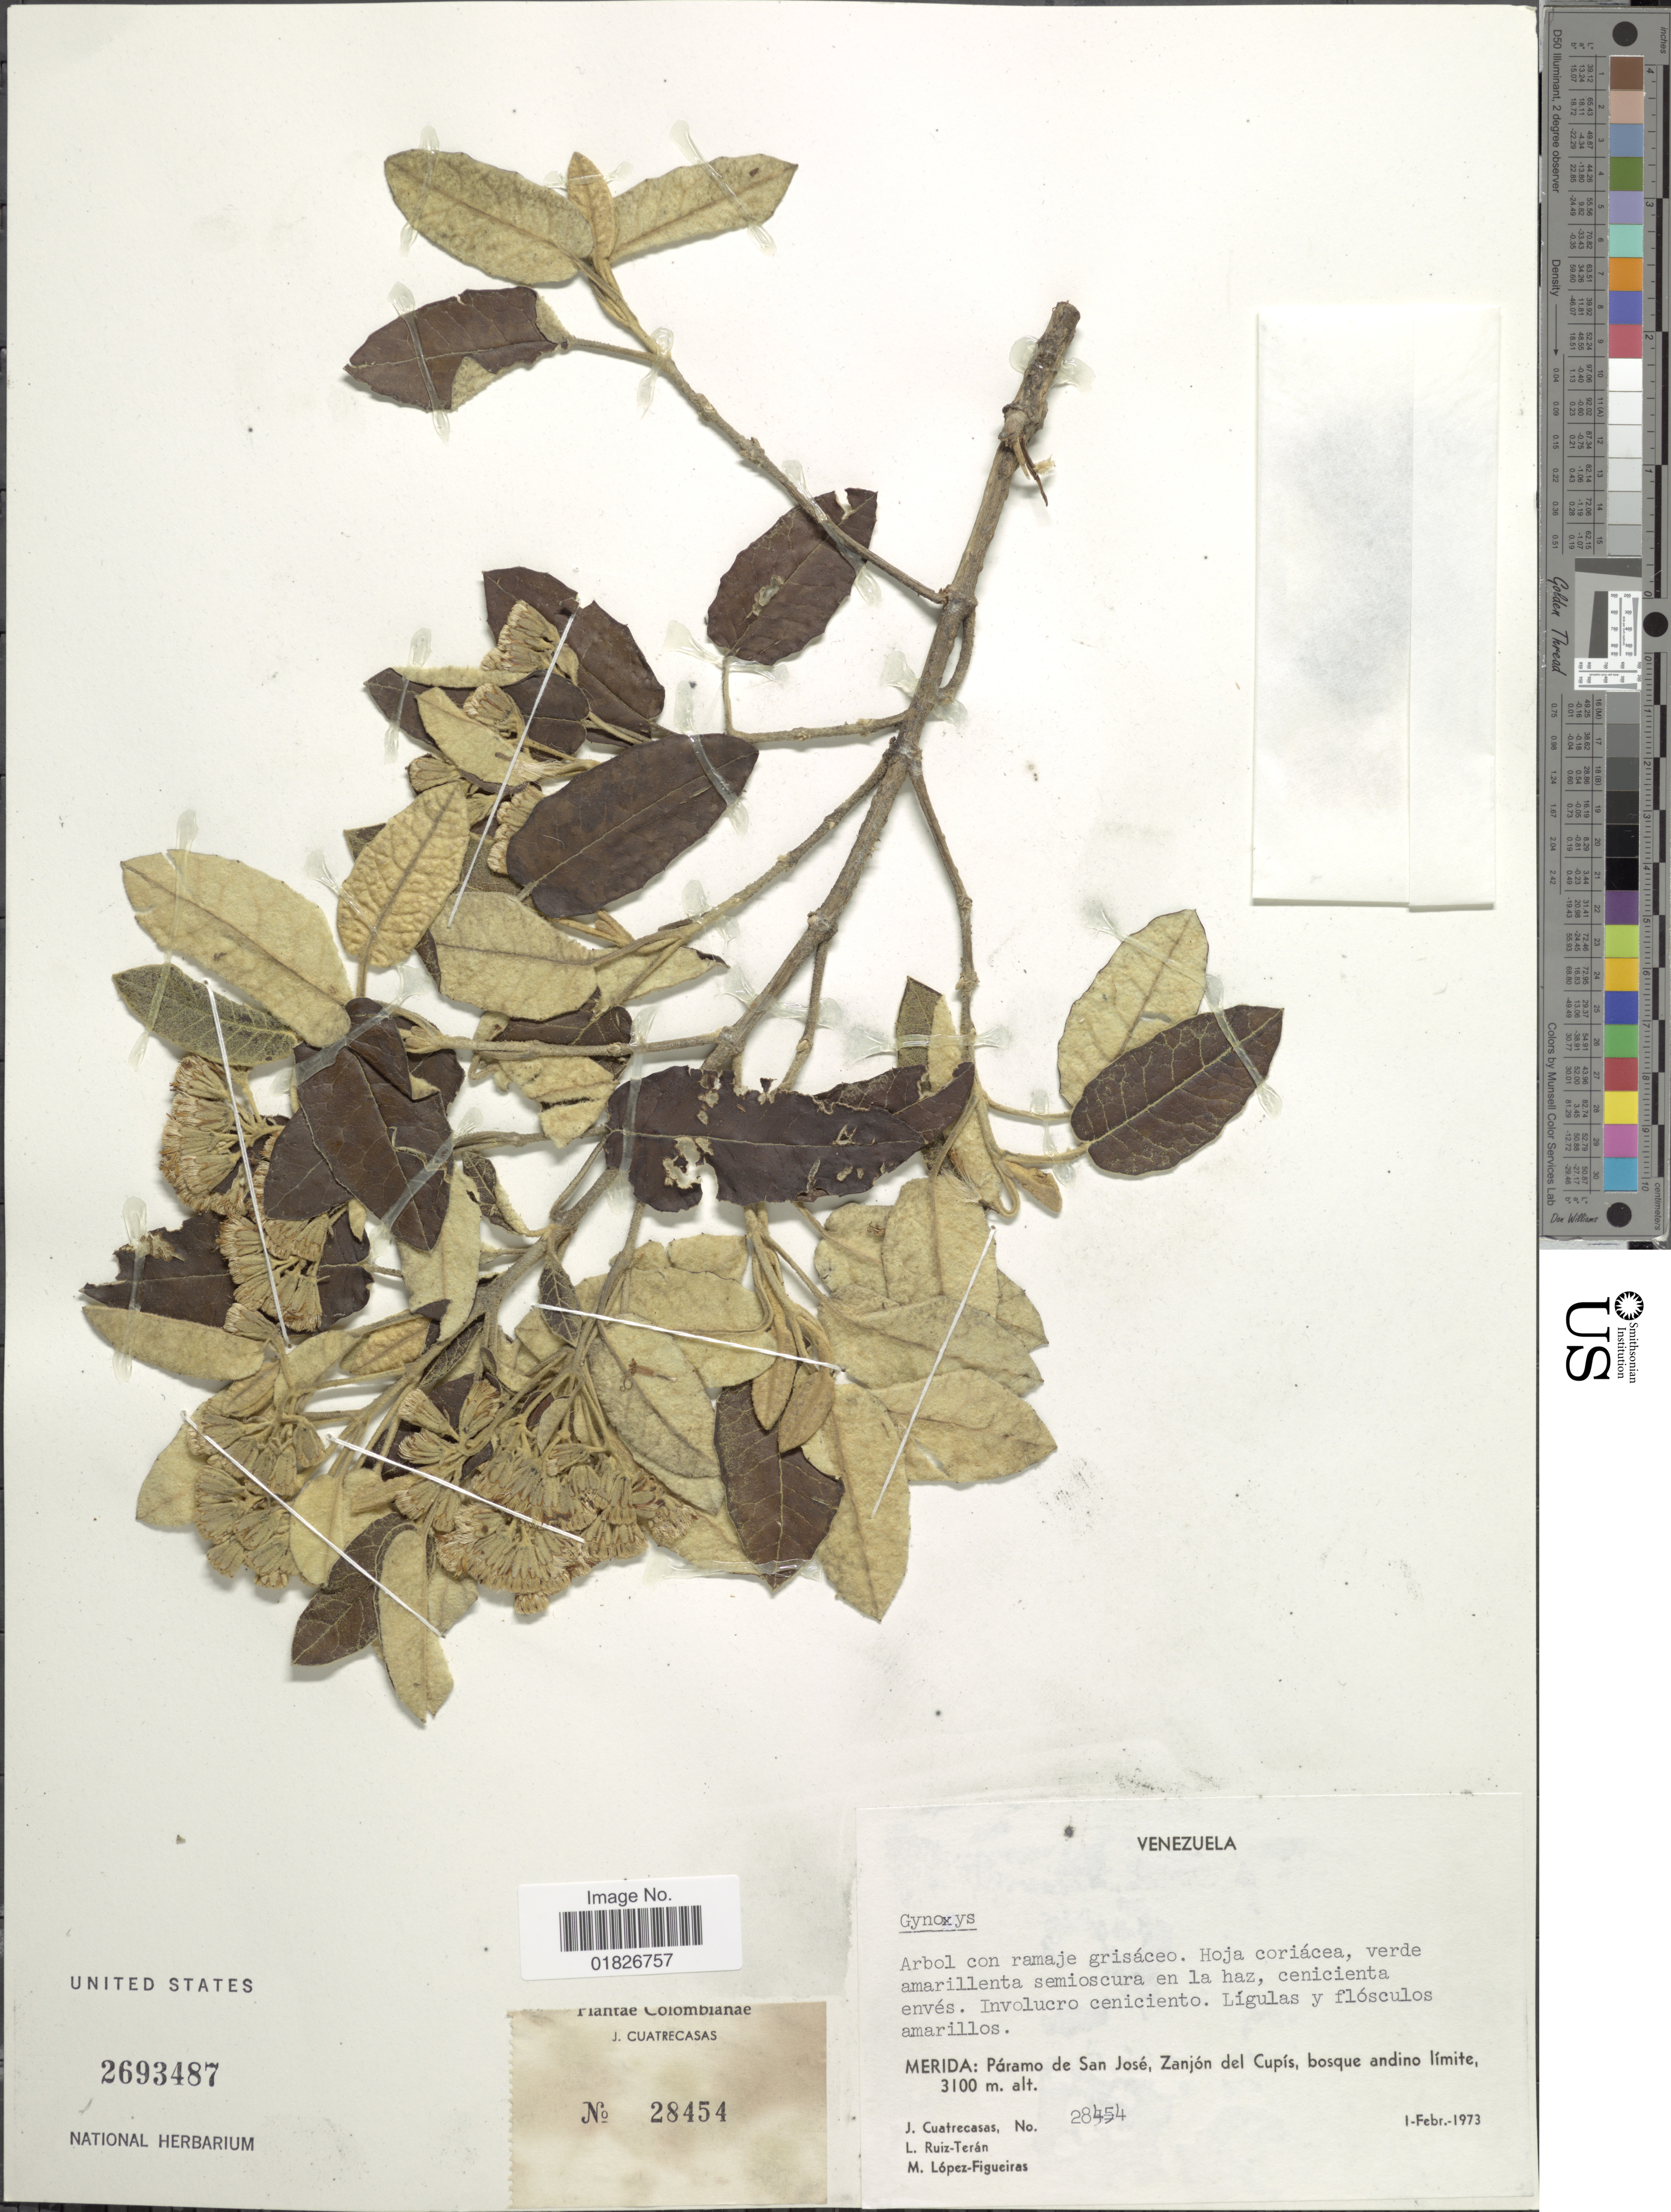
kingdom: Plantae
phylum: Tracheophyta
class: Magnoliopsida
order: Asterales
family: Asteraceae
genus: Gynoxys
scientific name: Gynoxys sp.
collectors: J. Cuatrecasas, L. E. Ruíz-Terán & M. Lopéz-F.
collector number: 28454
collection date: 1973-02-01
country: Venezuela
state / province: Mérida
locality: Paramo de San Jose, Zanjon del Cupis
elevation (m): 3100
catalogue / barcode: US 2693487